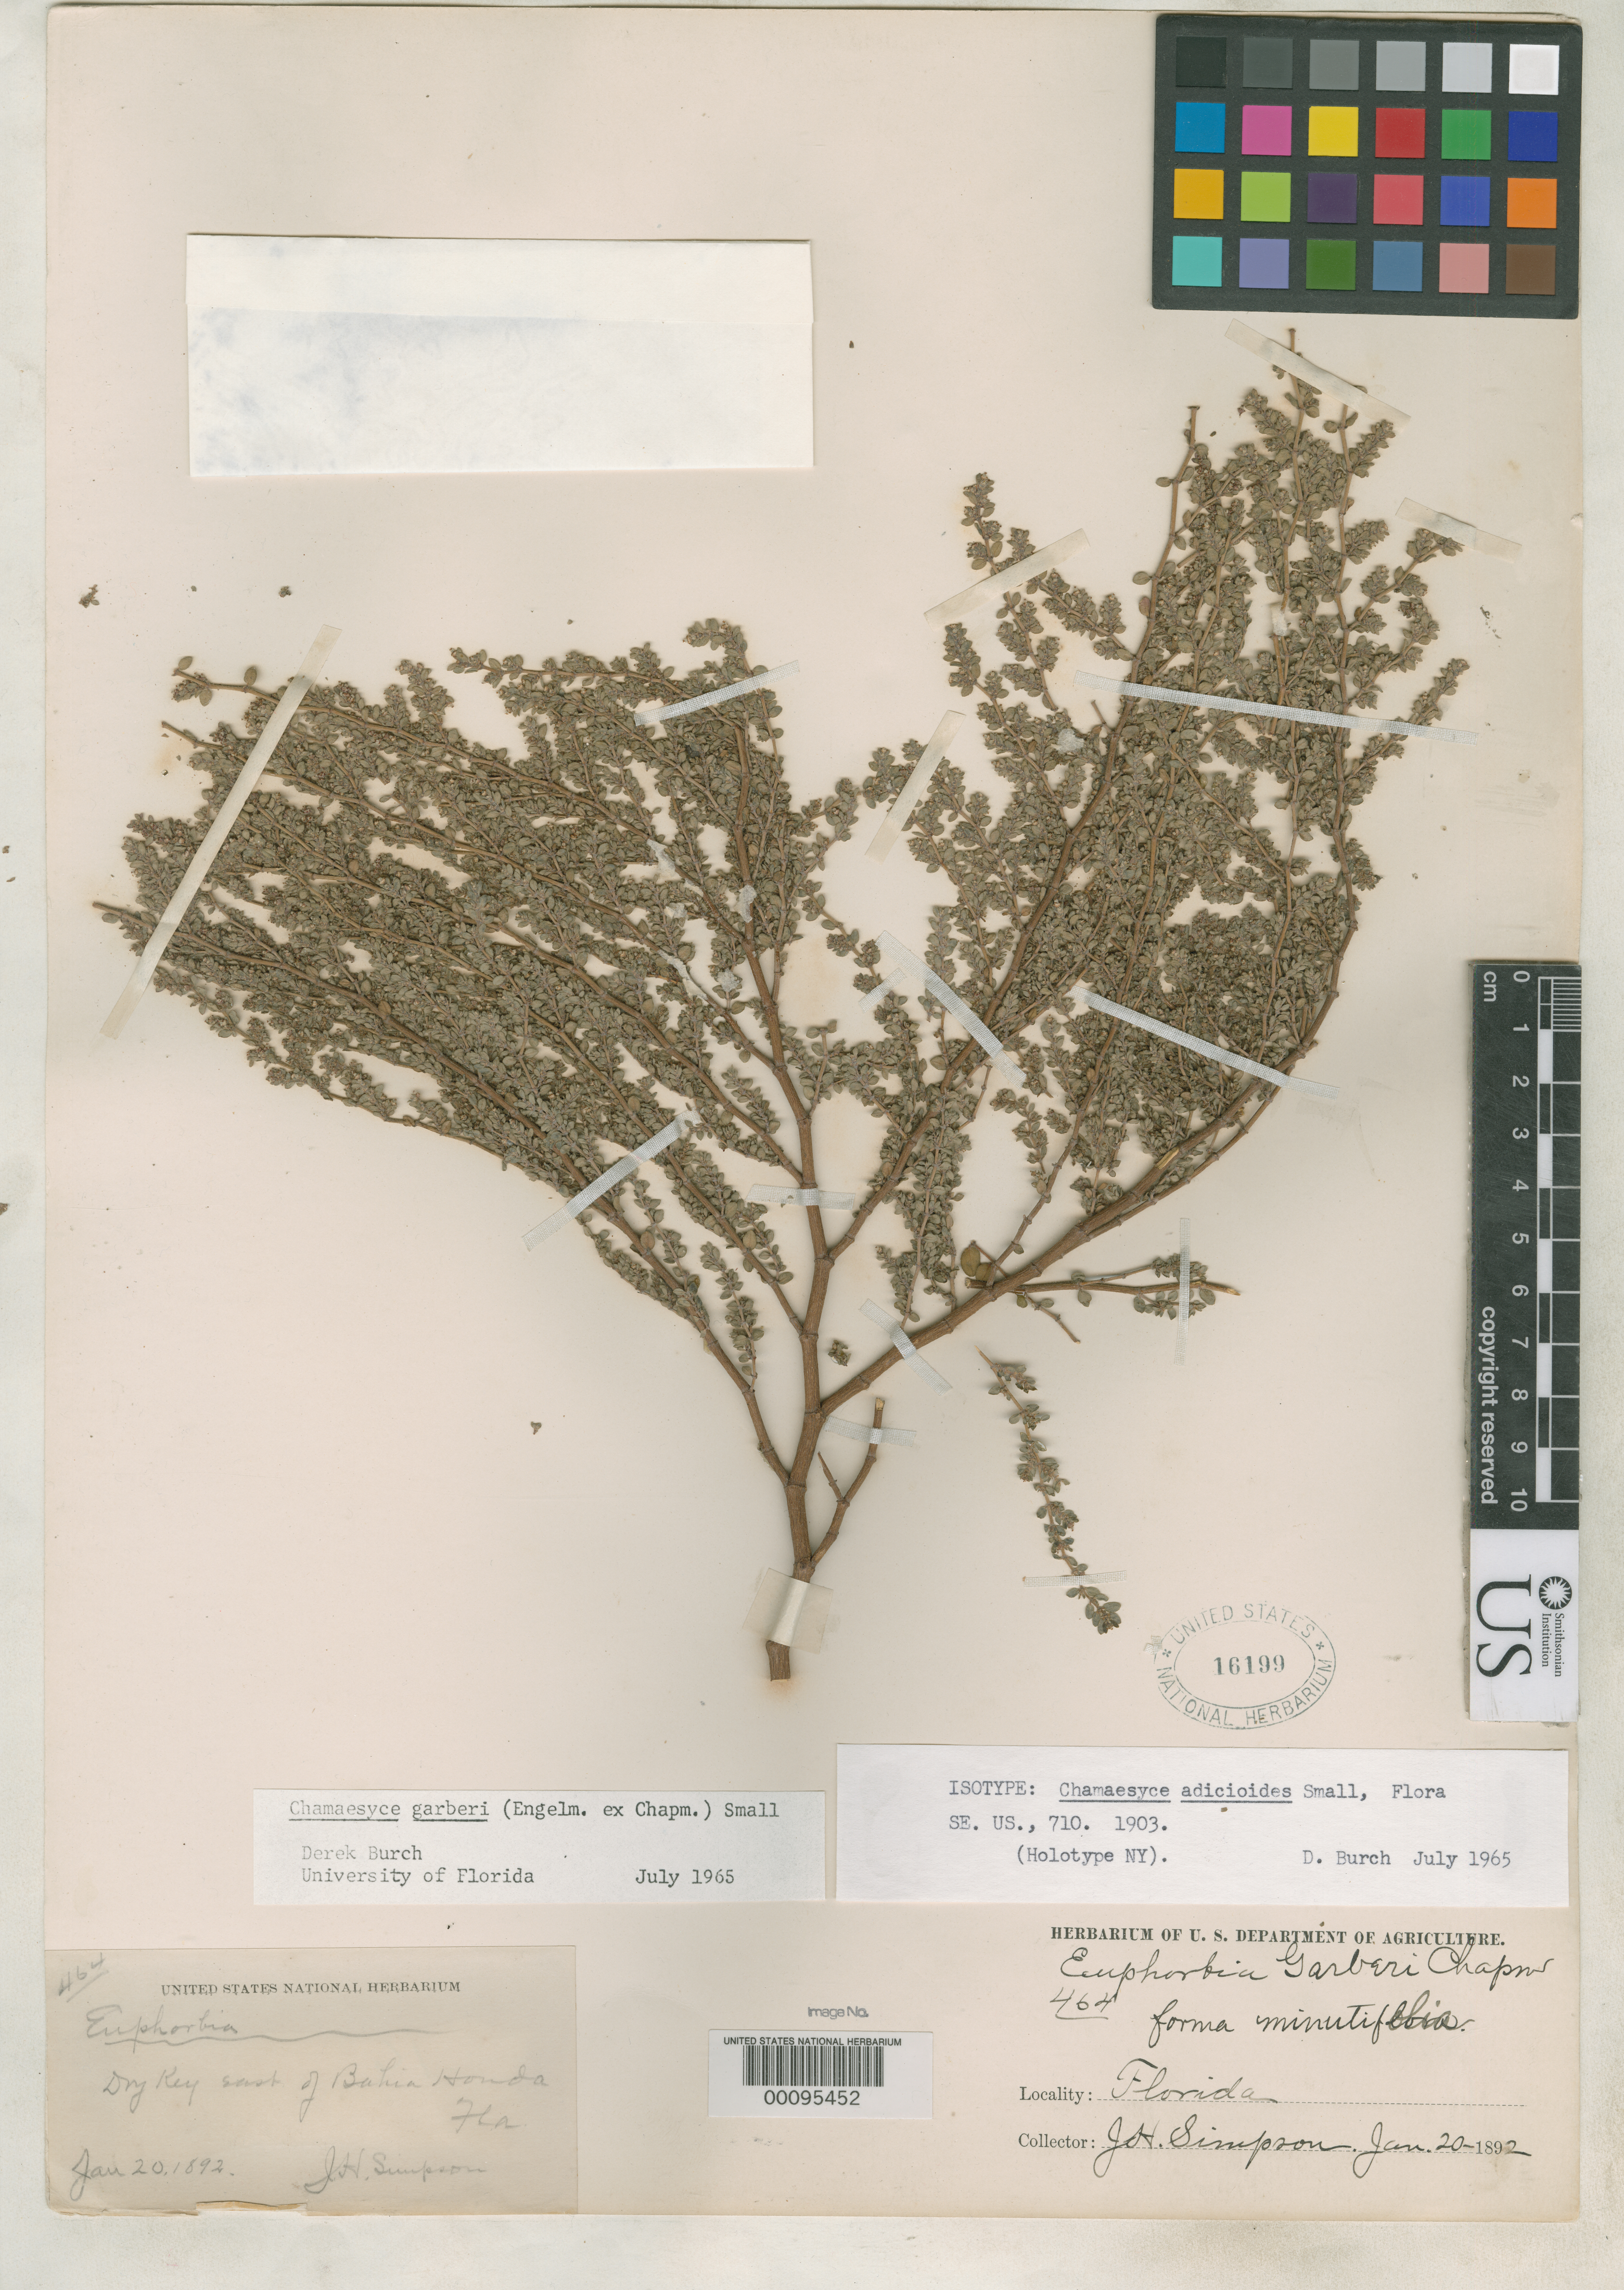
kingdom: Plantae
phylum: Tracheophyta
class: Magnoliopsida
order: Malpighiales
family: Euphorbiaceae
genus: Chamaesyce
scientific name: Chamaesyce adicioides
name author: Small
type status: Isotype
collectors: J. H. Simpson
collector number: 464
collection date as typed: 20 Jan 1892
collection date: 1892-01-20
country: United States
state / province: Florida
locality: Dry Key east of Bahia Honda.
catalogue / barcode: US 16199